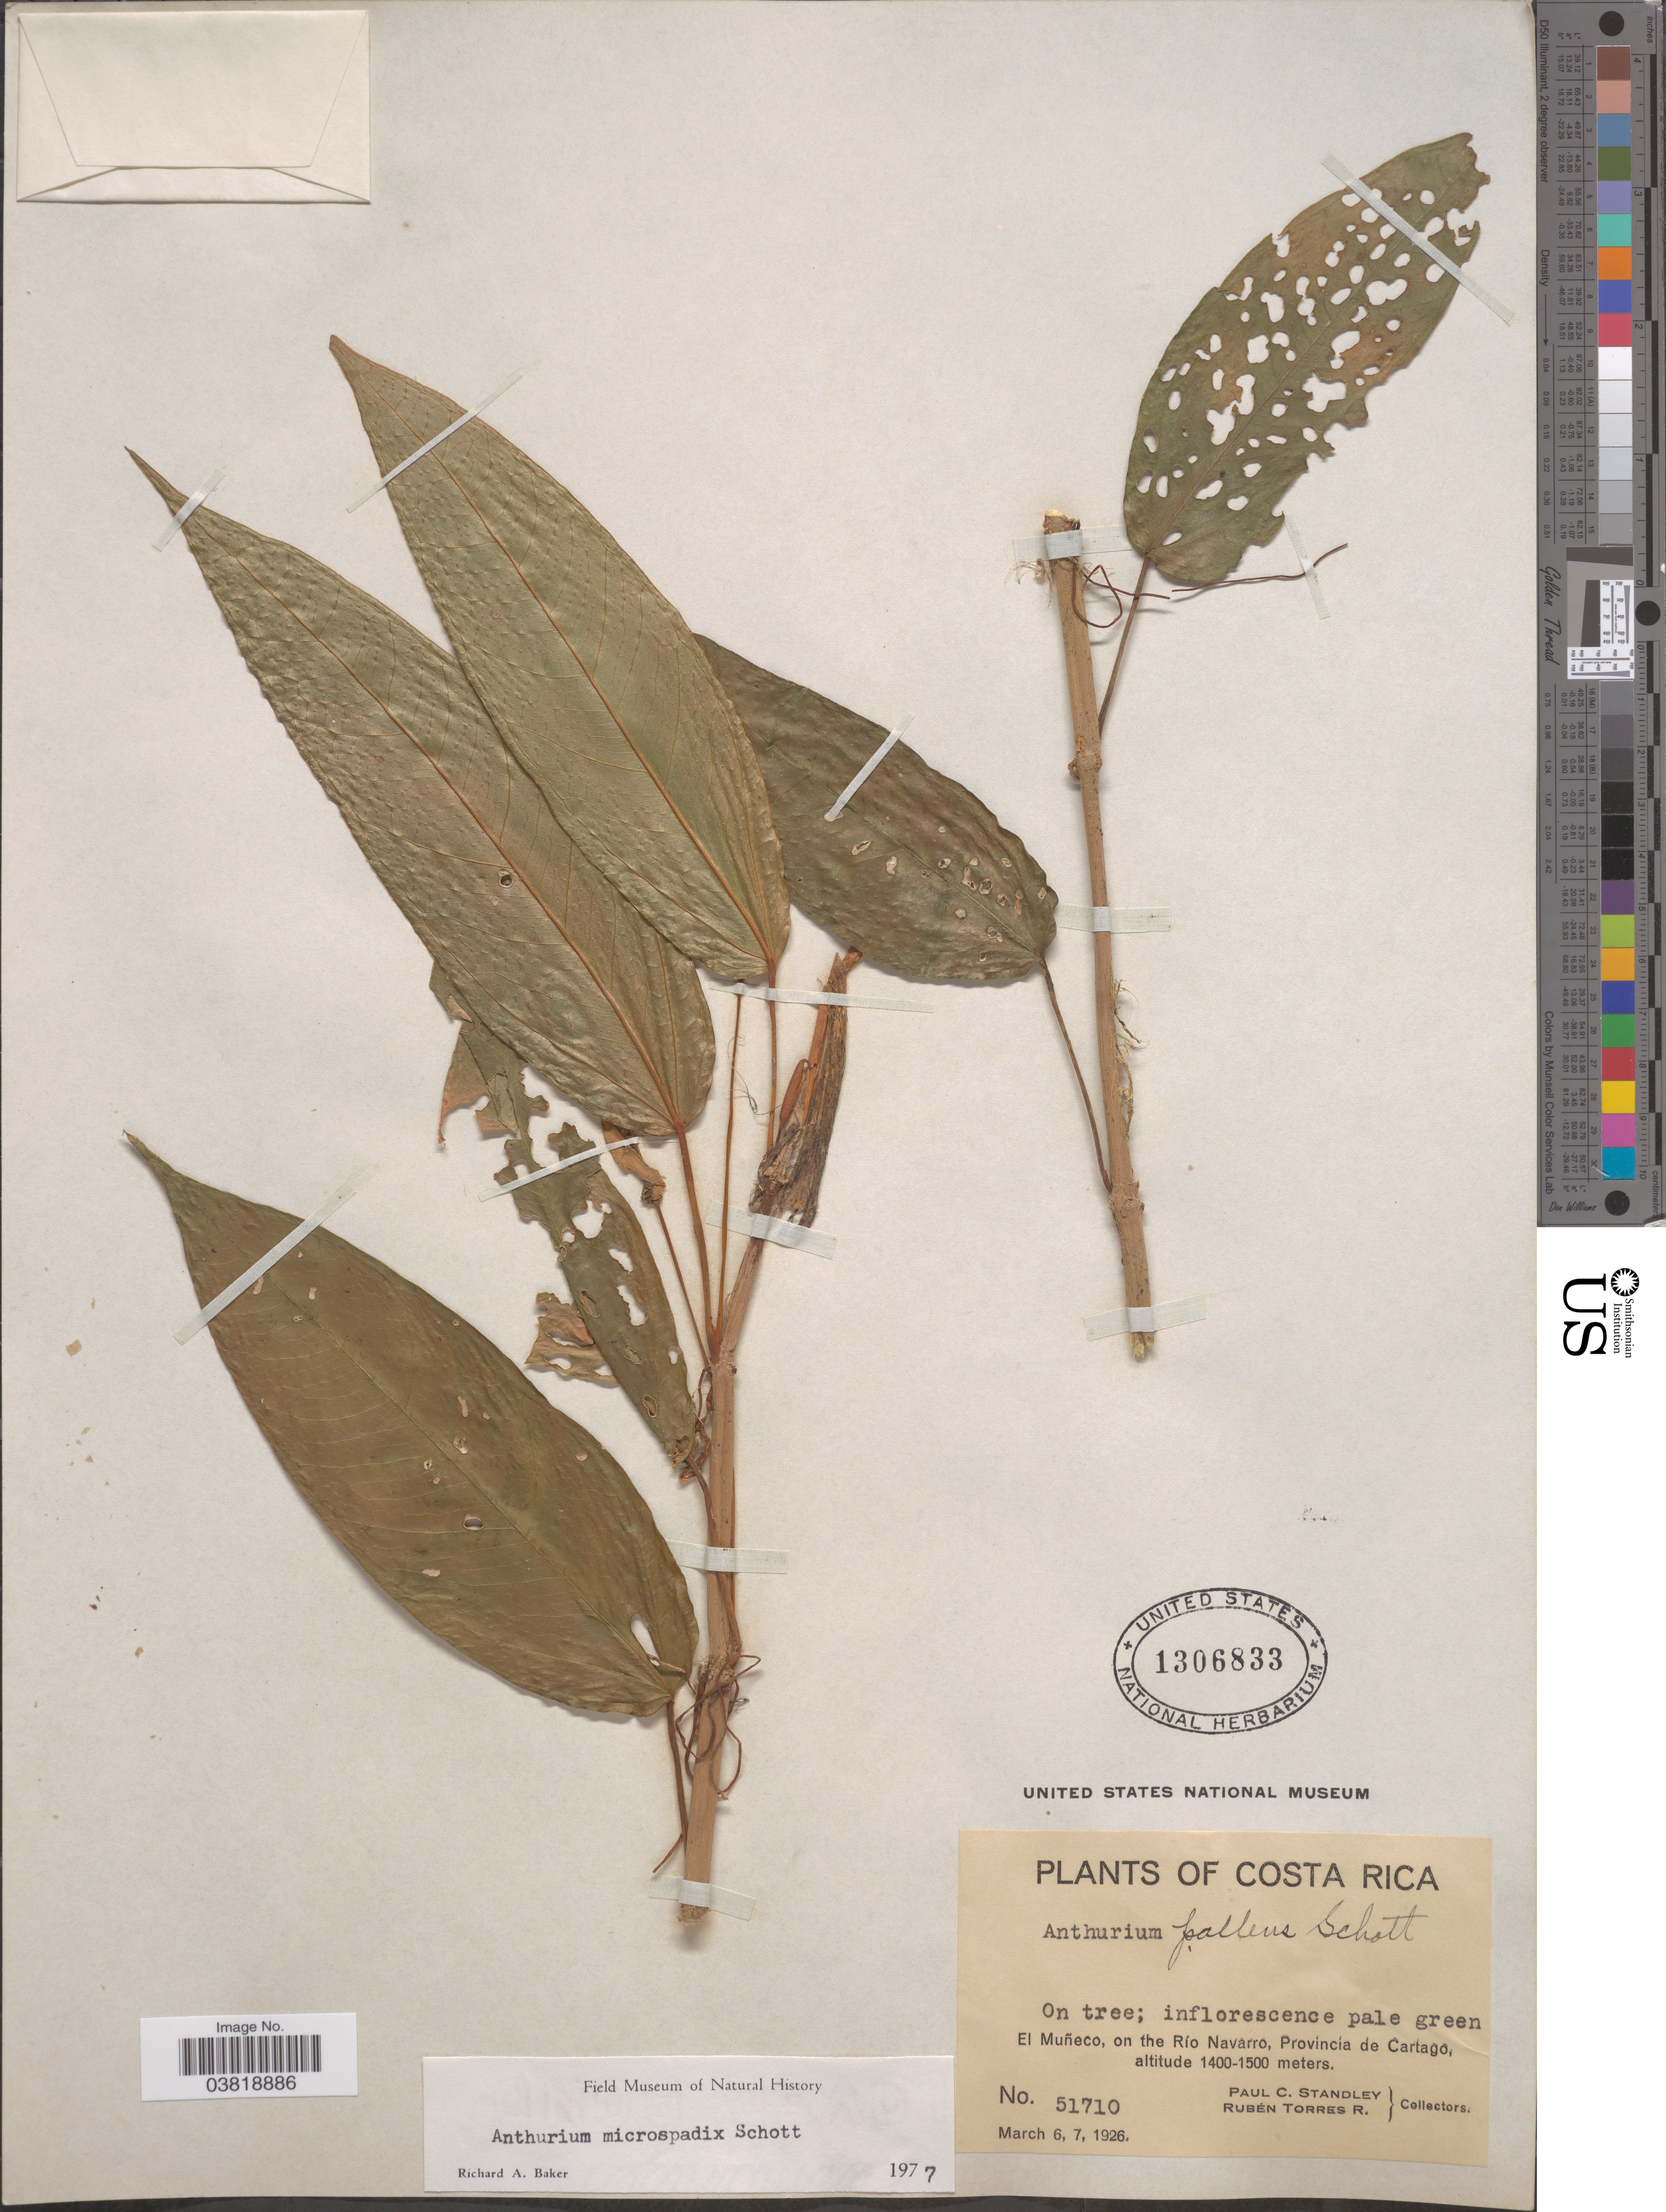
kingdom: Plantae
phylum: Tracheophyta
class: Liliopsida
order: Alismatales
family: Araceae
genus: Anthurium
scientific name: Anthurium microspadix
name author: Schott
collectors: P. C. Standley & R. Torres Rojas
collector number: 51710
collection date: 1926-03-06/1926-03-07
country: Costa Rica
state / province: Cartago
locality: El Muñeco, on the Río Navarro.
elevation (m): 1400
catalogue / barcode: US 1306833